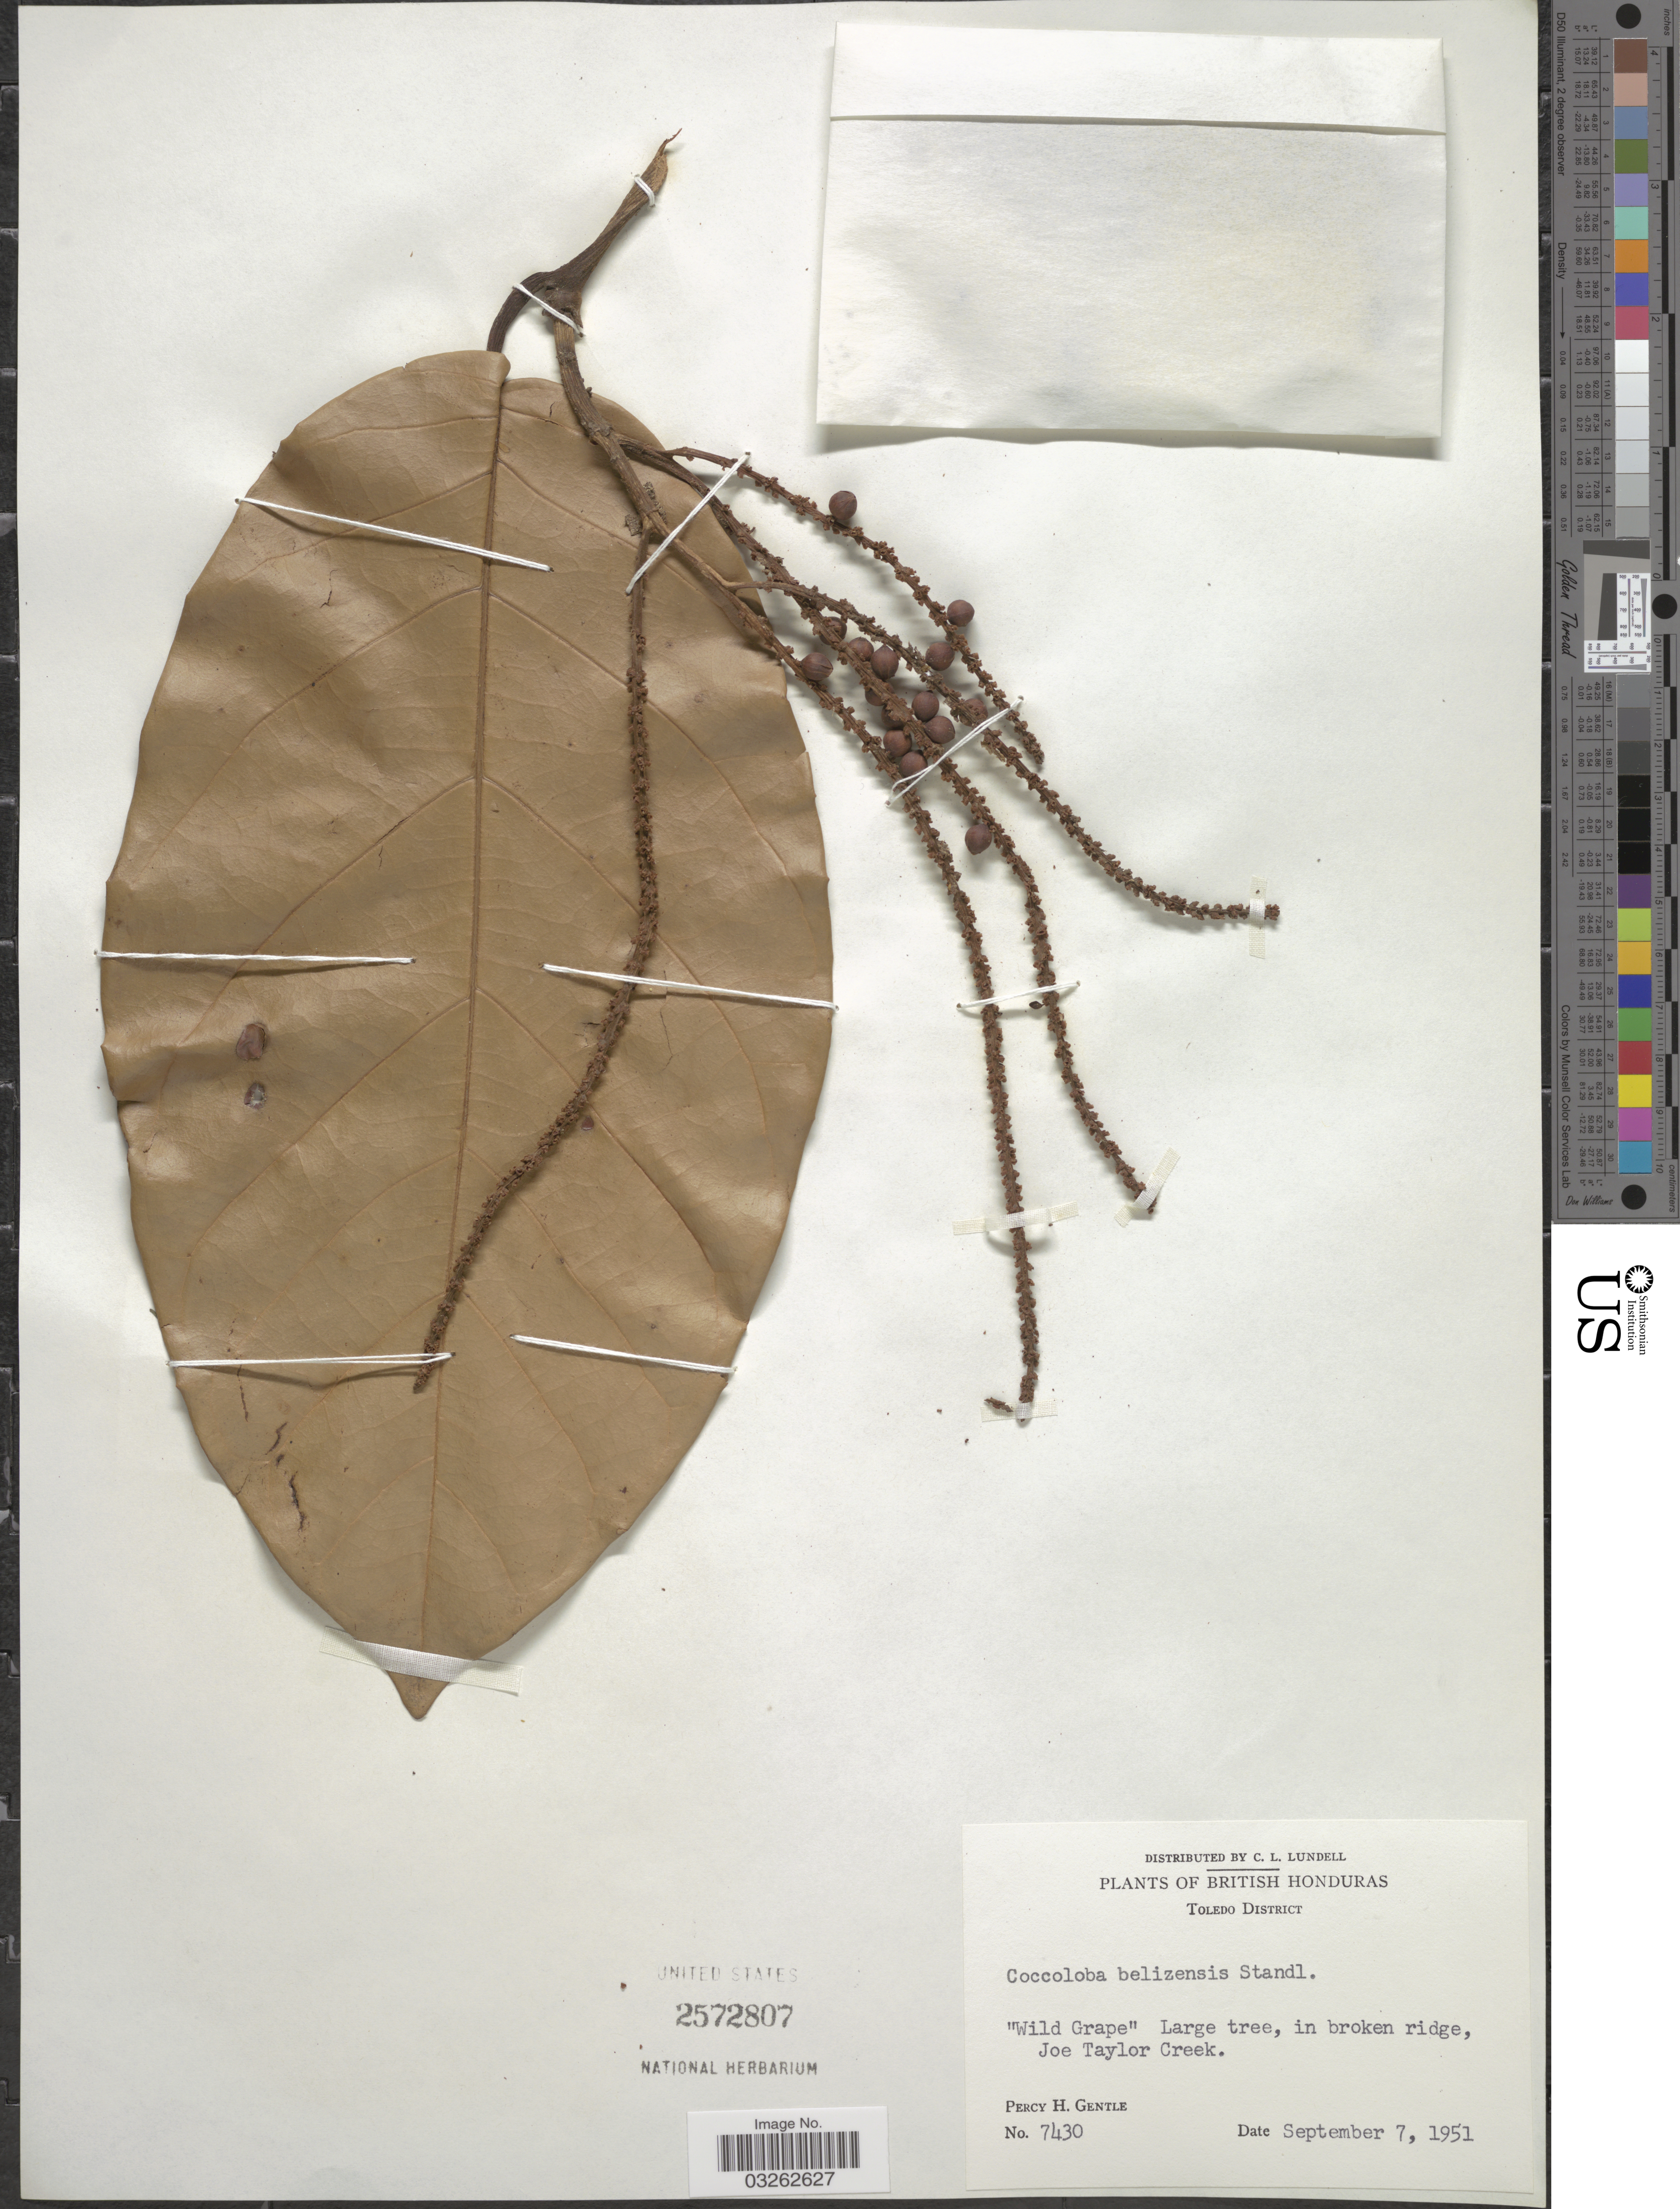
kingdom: Plantae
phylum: Tracheophyta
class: Magnoliopsida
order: Caryophyllales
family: Polygonaceae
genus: Coccoloba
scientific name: Coccoloba belizensis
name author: Standl.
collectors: P. H. Gentle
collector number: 7430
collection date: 1951-09-07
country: Belize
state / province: Toledo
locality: British Honduras. Toledo District. In broken ridge, Joe Taylor Creek.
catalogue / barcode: US 2572807